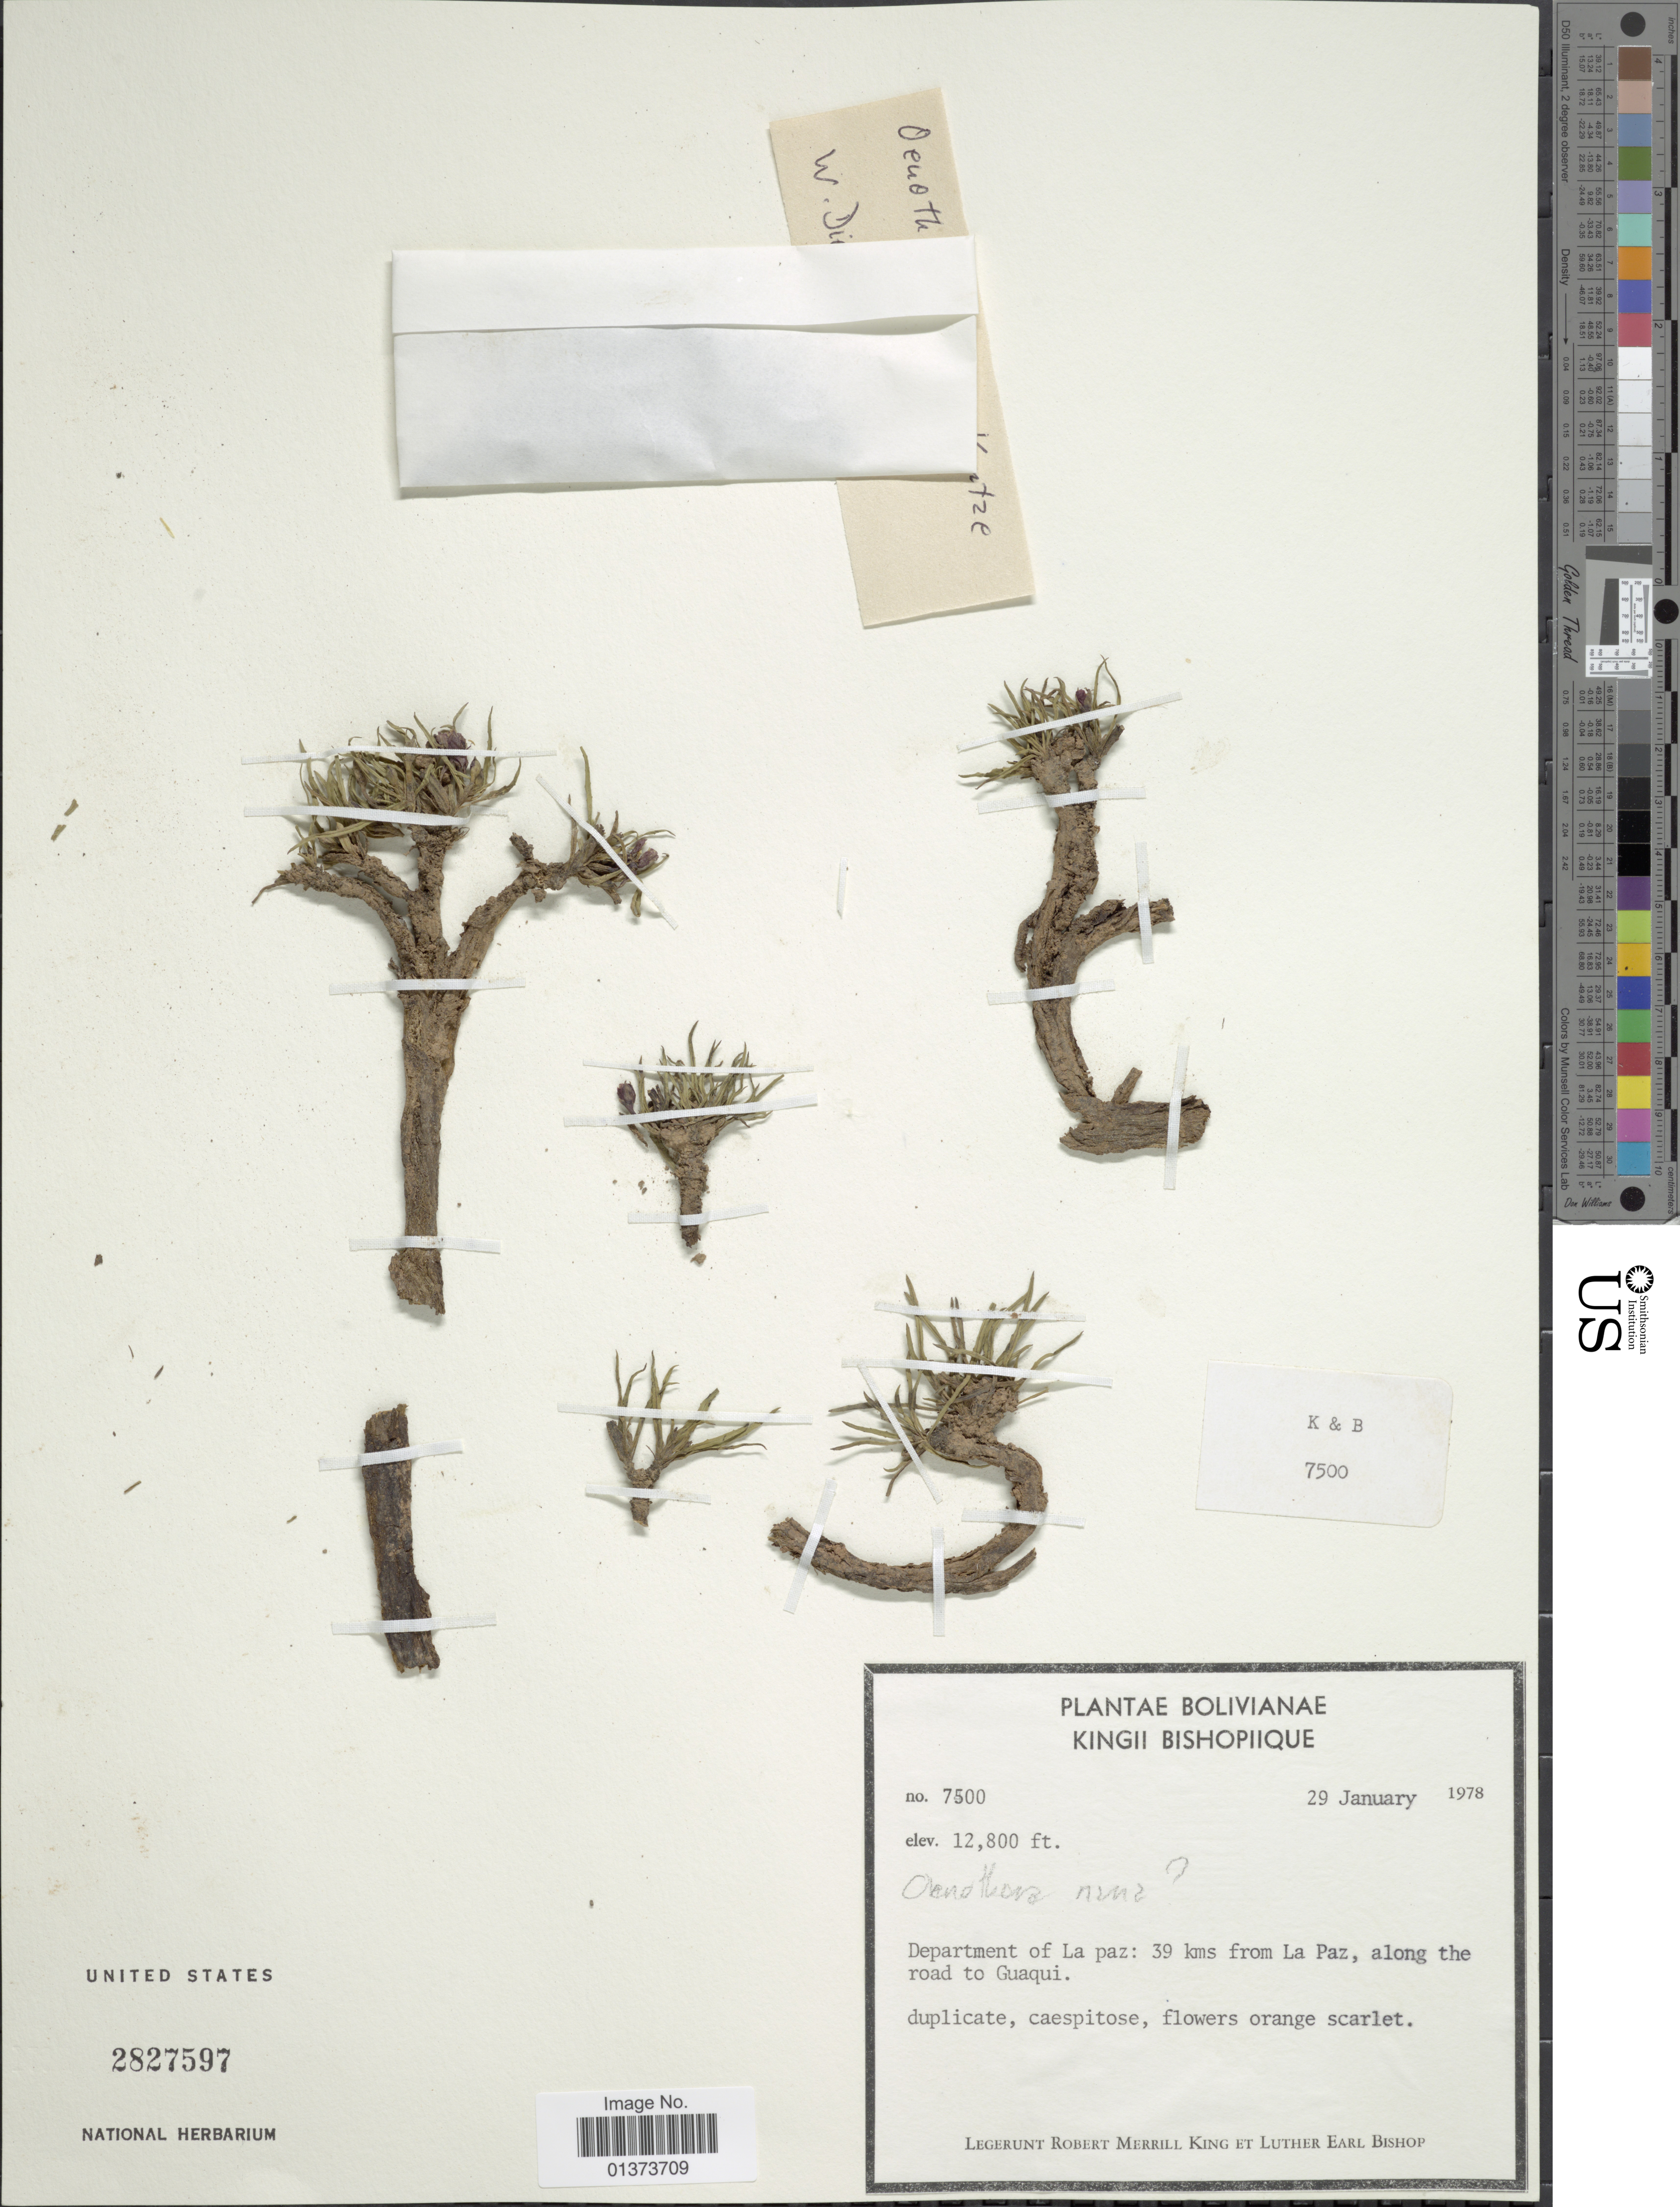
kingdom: Plantae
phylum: Tracheophyta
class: Magnoliopsida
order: Myrtales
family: Onagraceae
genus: Oenothera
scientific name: Oenothera punae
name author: Kuntze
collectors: L. R. M. King & L. E. Bishop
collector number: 7500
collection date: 1978-01-29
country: Bolivia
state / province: La Paz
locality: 39 kms from La Paz, along the road to Guaqui.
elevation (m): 3901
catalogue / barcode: US 2827597